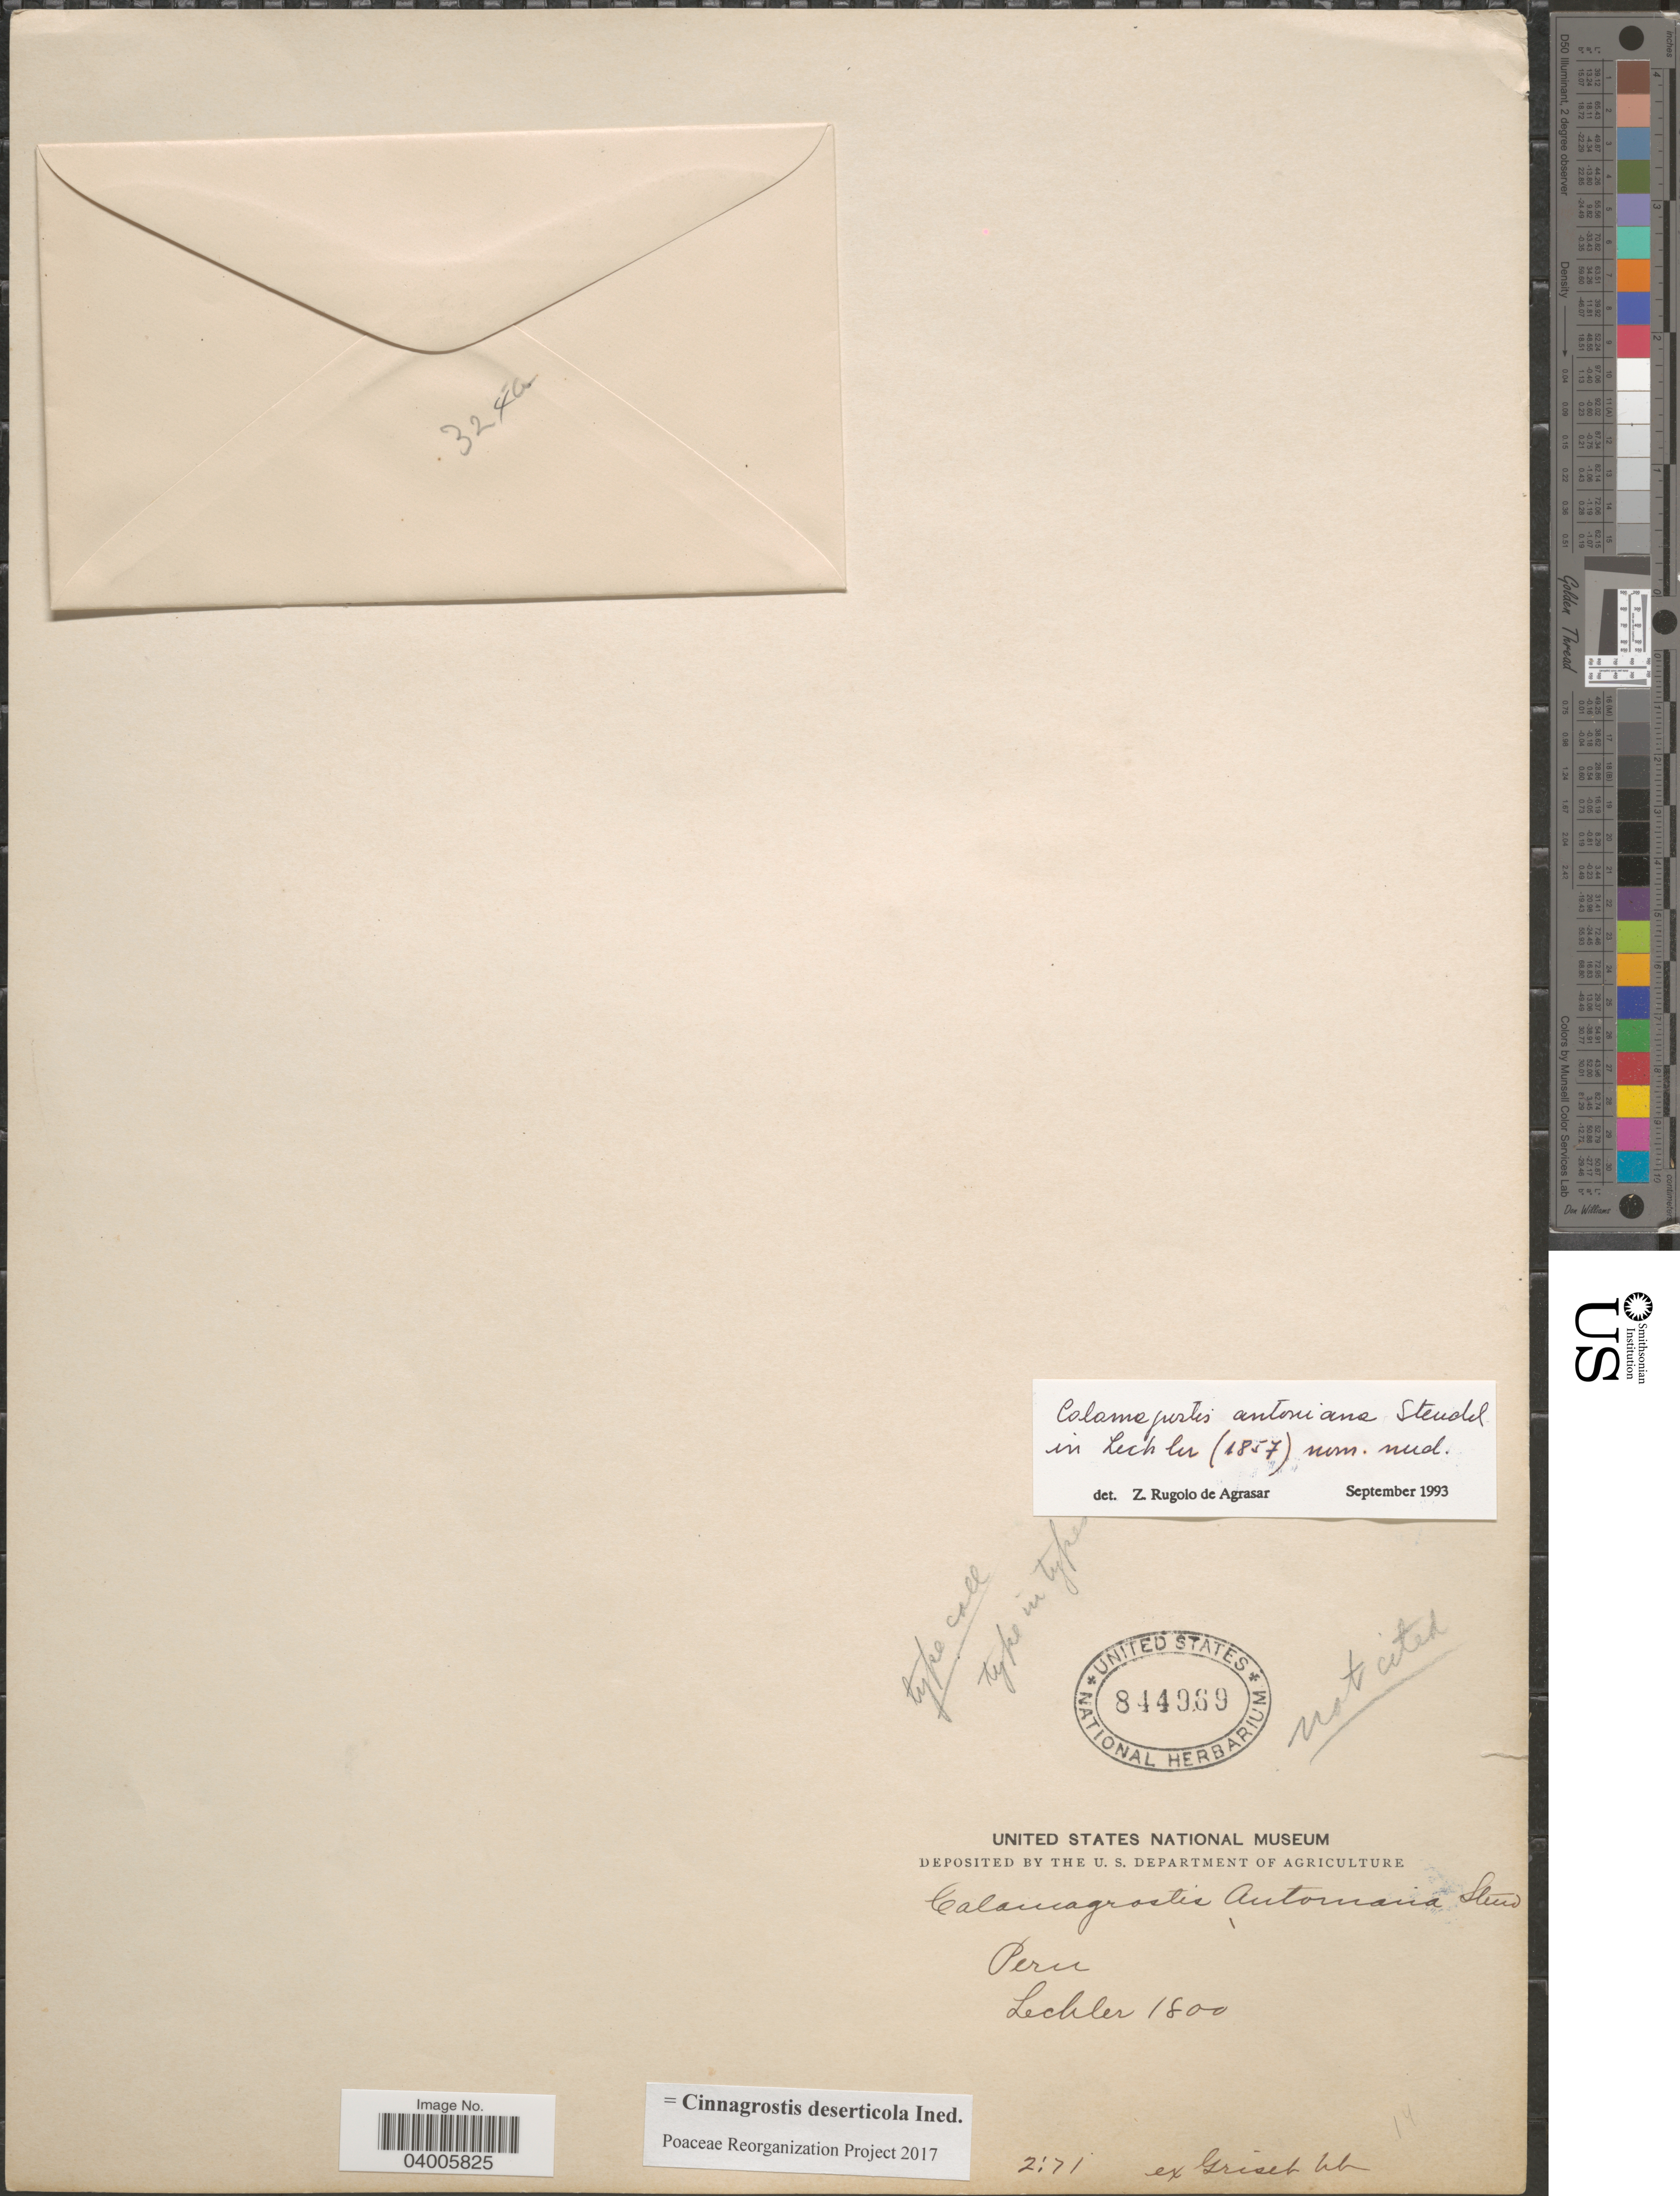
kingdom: Plantae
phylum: Tracheophyta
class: Liliopsida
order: Poales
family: Poaceae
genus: Cinnagrostis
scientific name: Cinnagrostis deserticola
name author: (Phil.) P.M. Peterson et al.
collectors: -. Lechler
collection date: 1800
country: Peru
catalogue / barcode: US 844969